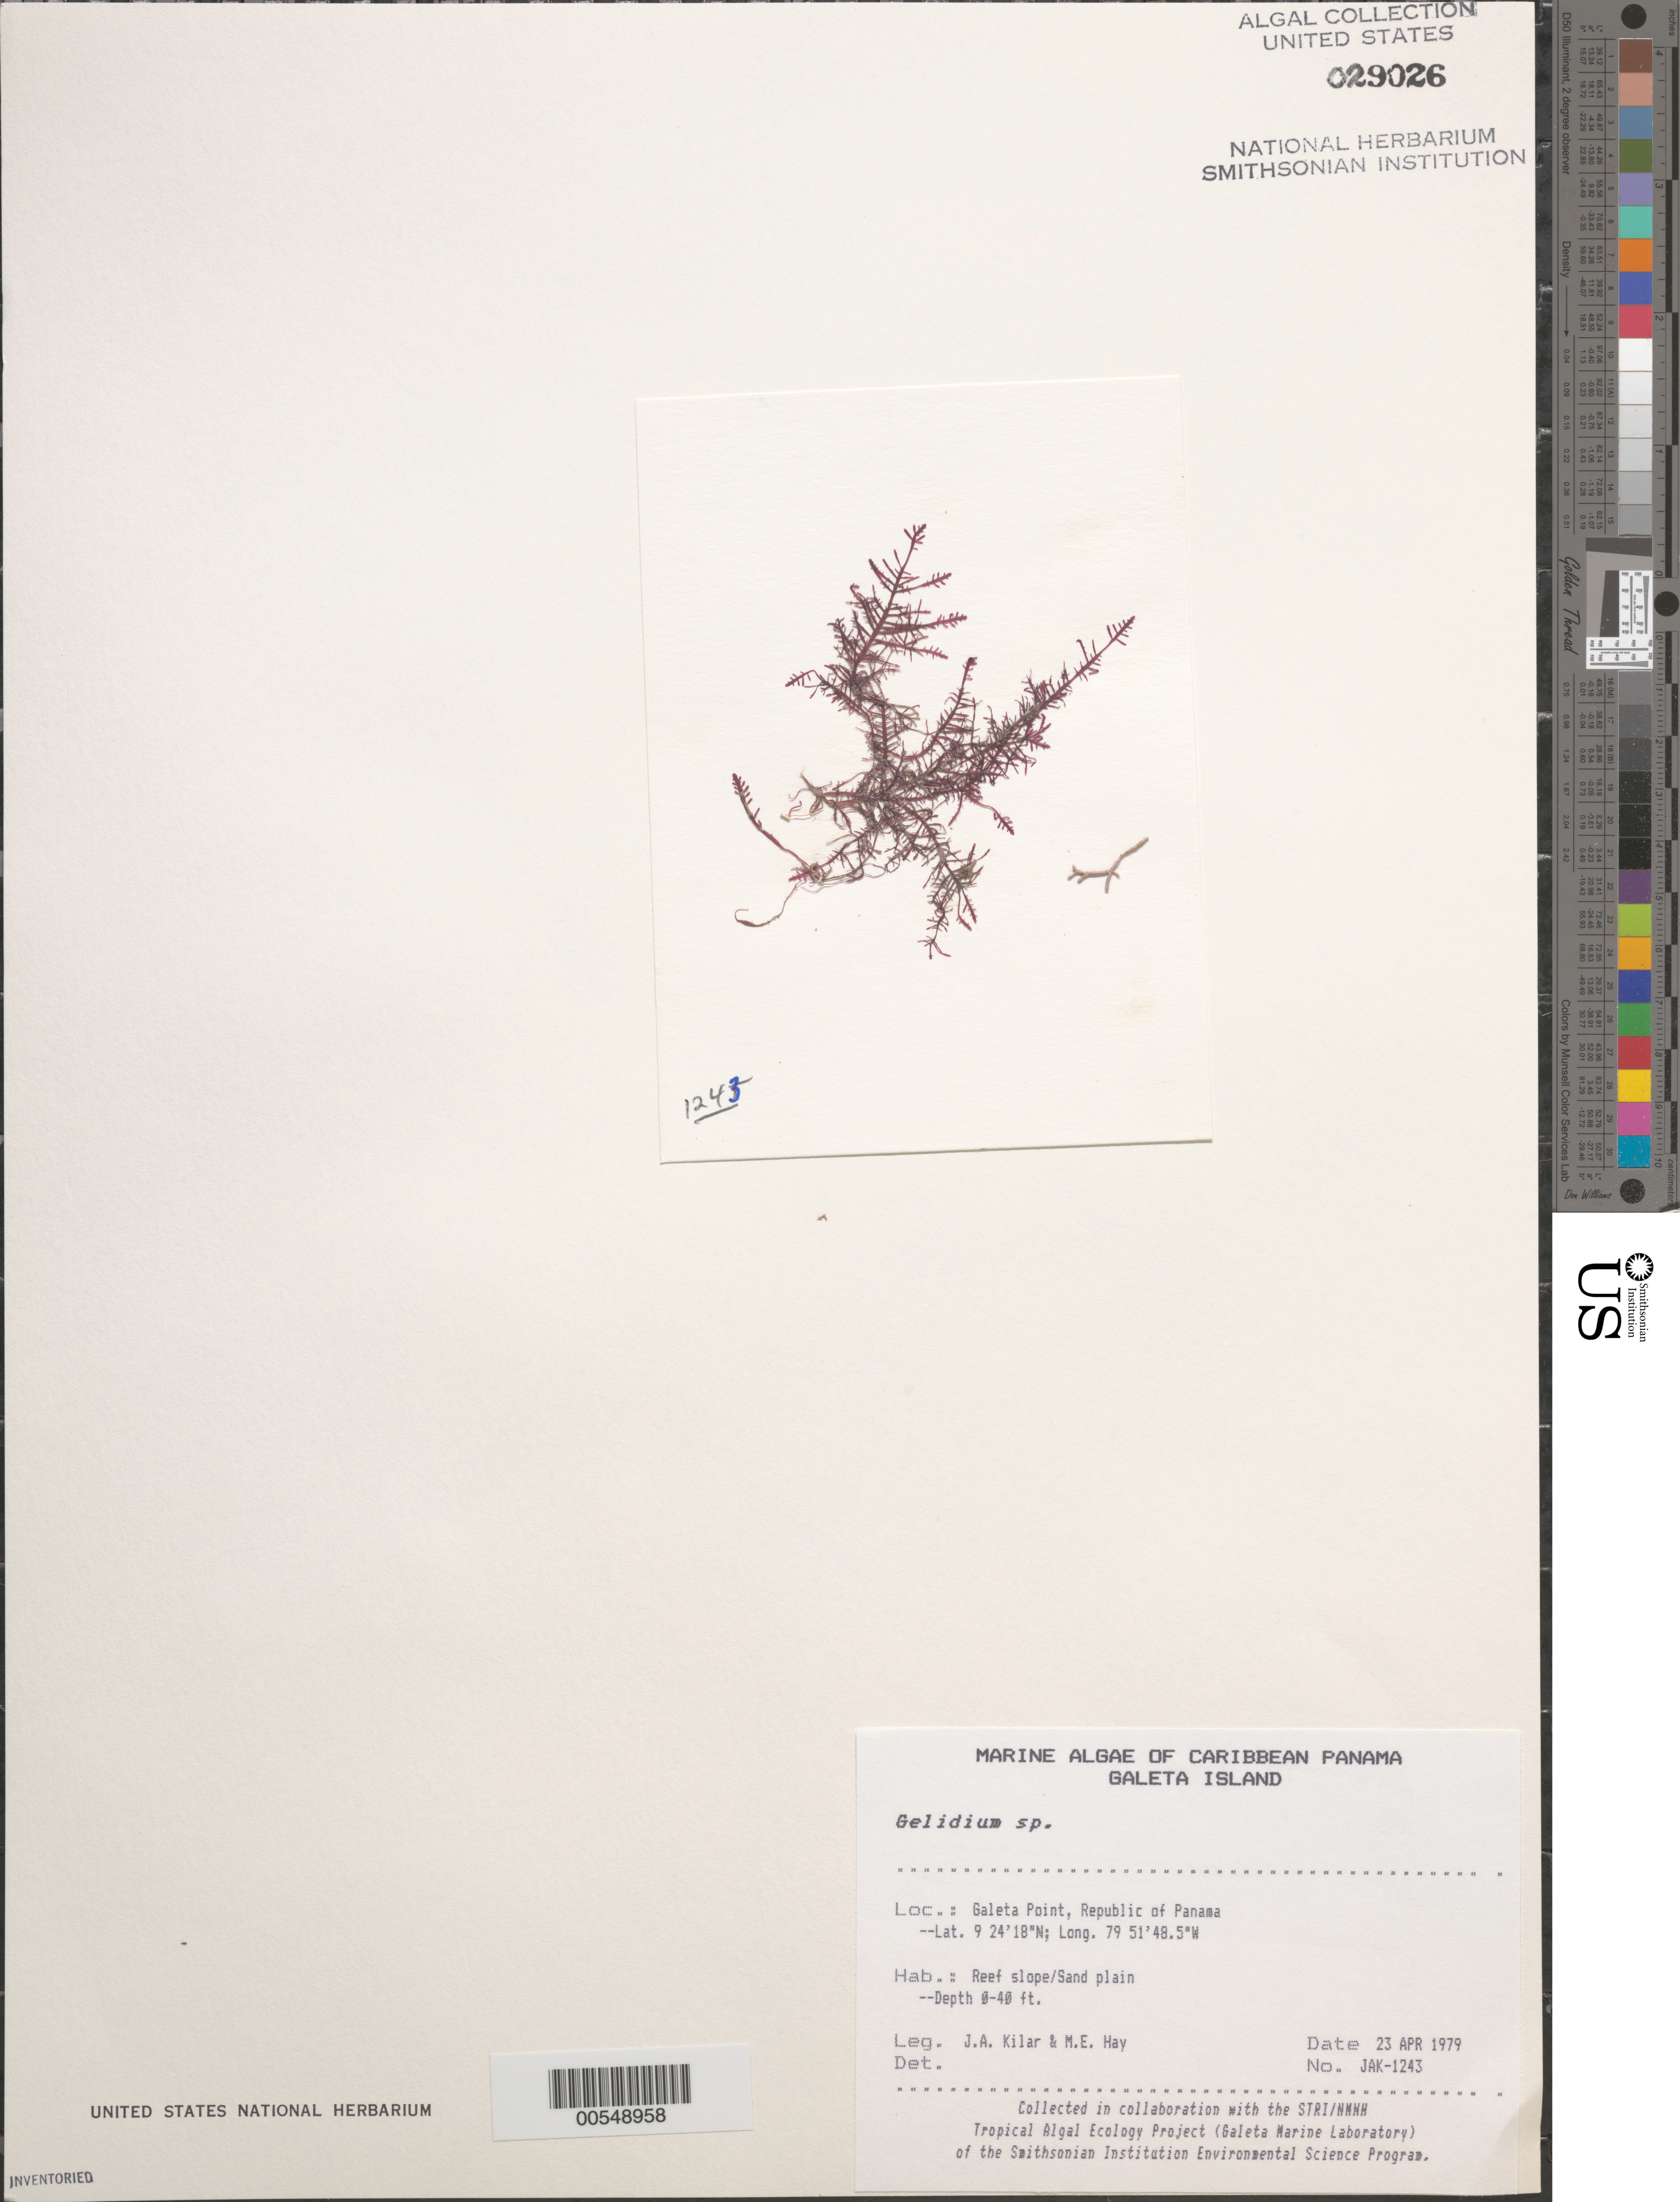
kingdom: Plantae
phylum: Rhodophyta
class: Florideophyceae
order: Gelidiales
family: Gelidiaceae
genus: Gelidium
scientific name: Gelidium sp.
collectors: J. A. Kilar & M. E. Hay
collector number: JAK-1243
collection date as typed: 23 Apr 1979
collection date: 1979-04-23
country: Panama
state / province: Colón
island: Galeta Island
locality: Galeta Point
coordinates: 9 24' 18" N, 79 51' 48.5" W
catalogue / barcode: US 29026